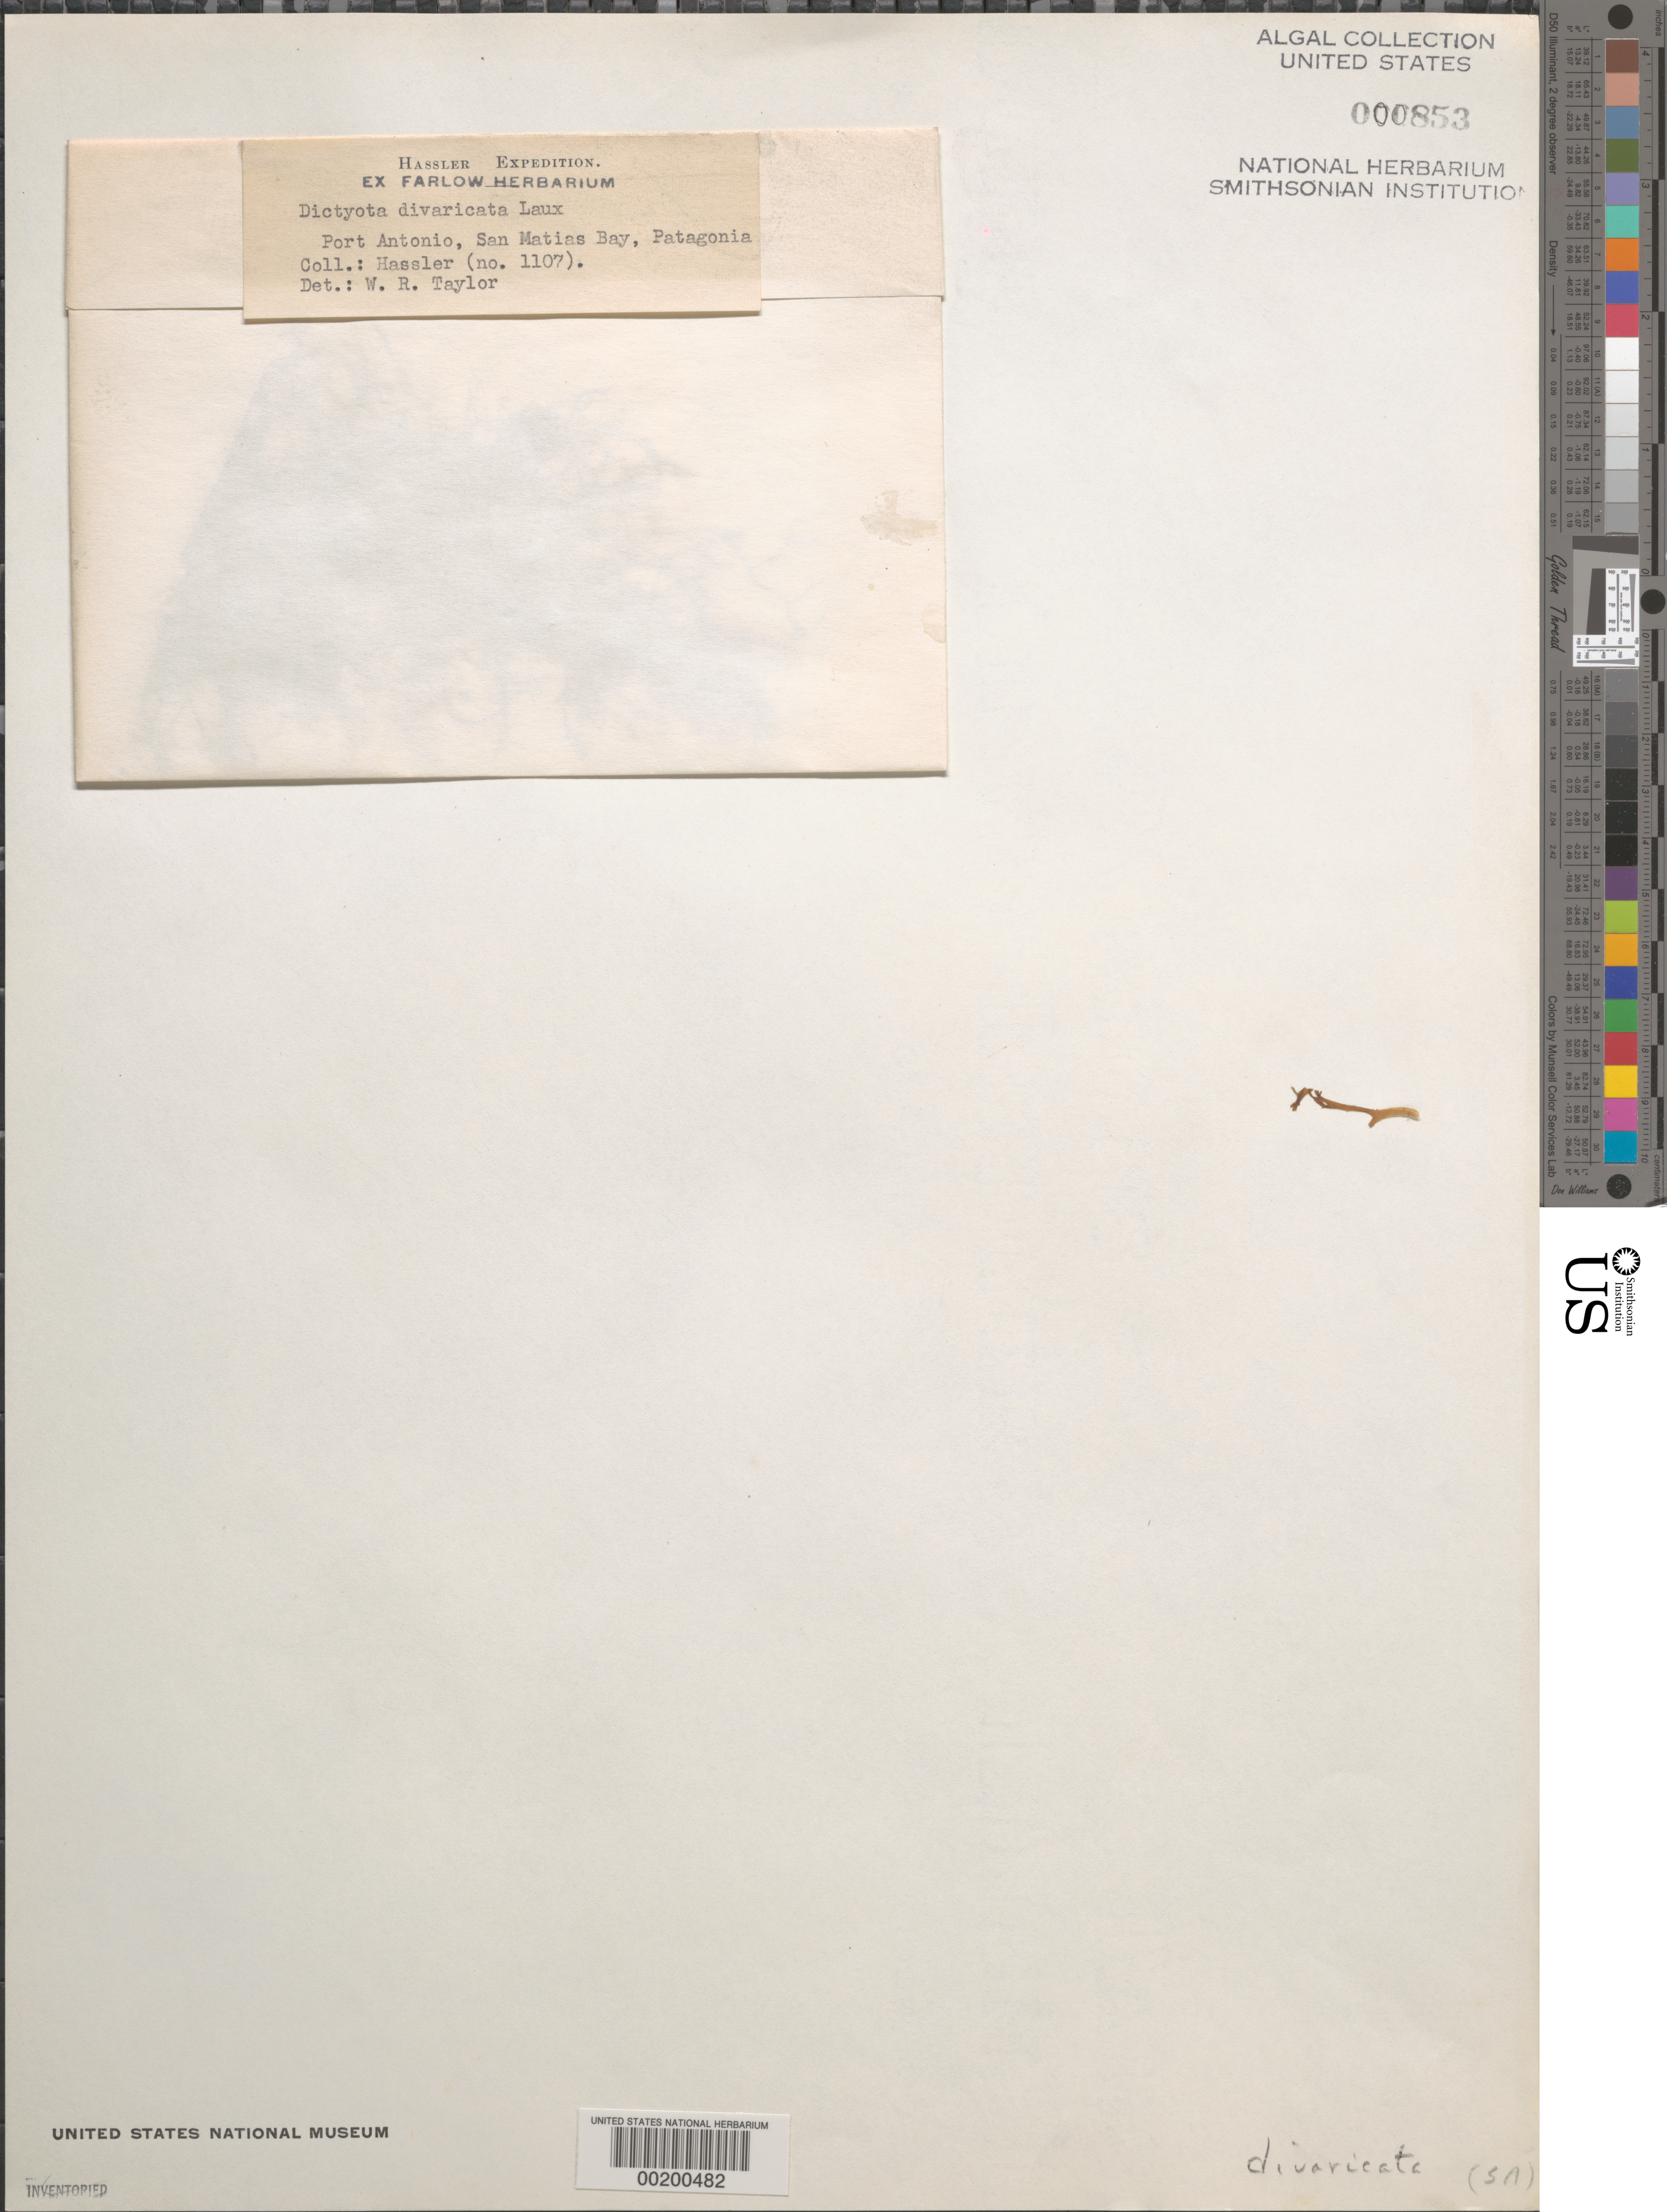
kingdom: Chromista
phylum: Ochrophyta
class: Phaeophyceae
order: Dictyotales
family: Dictyotaceae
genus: Dictyota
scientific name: Dictyota divaricata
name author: J.V.Lamouroux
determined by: Taylor, William R.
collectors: T. Hill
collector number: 1107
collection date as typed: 1872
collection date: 1872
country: Argentina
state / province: Río Negro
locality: San Martin Bay, Port Antonia, Patagonia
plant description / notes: Hassler Expedition, 1871-1872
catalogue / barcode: US 853